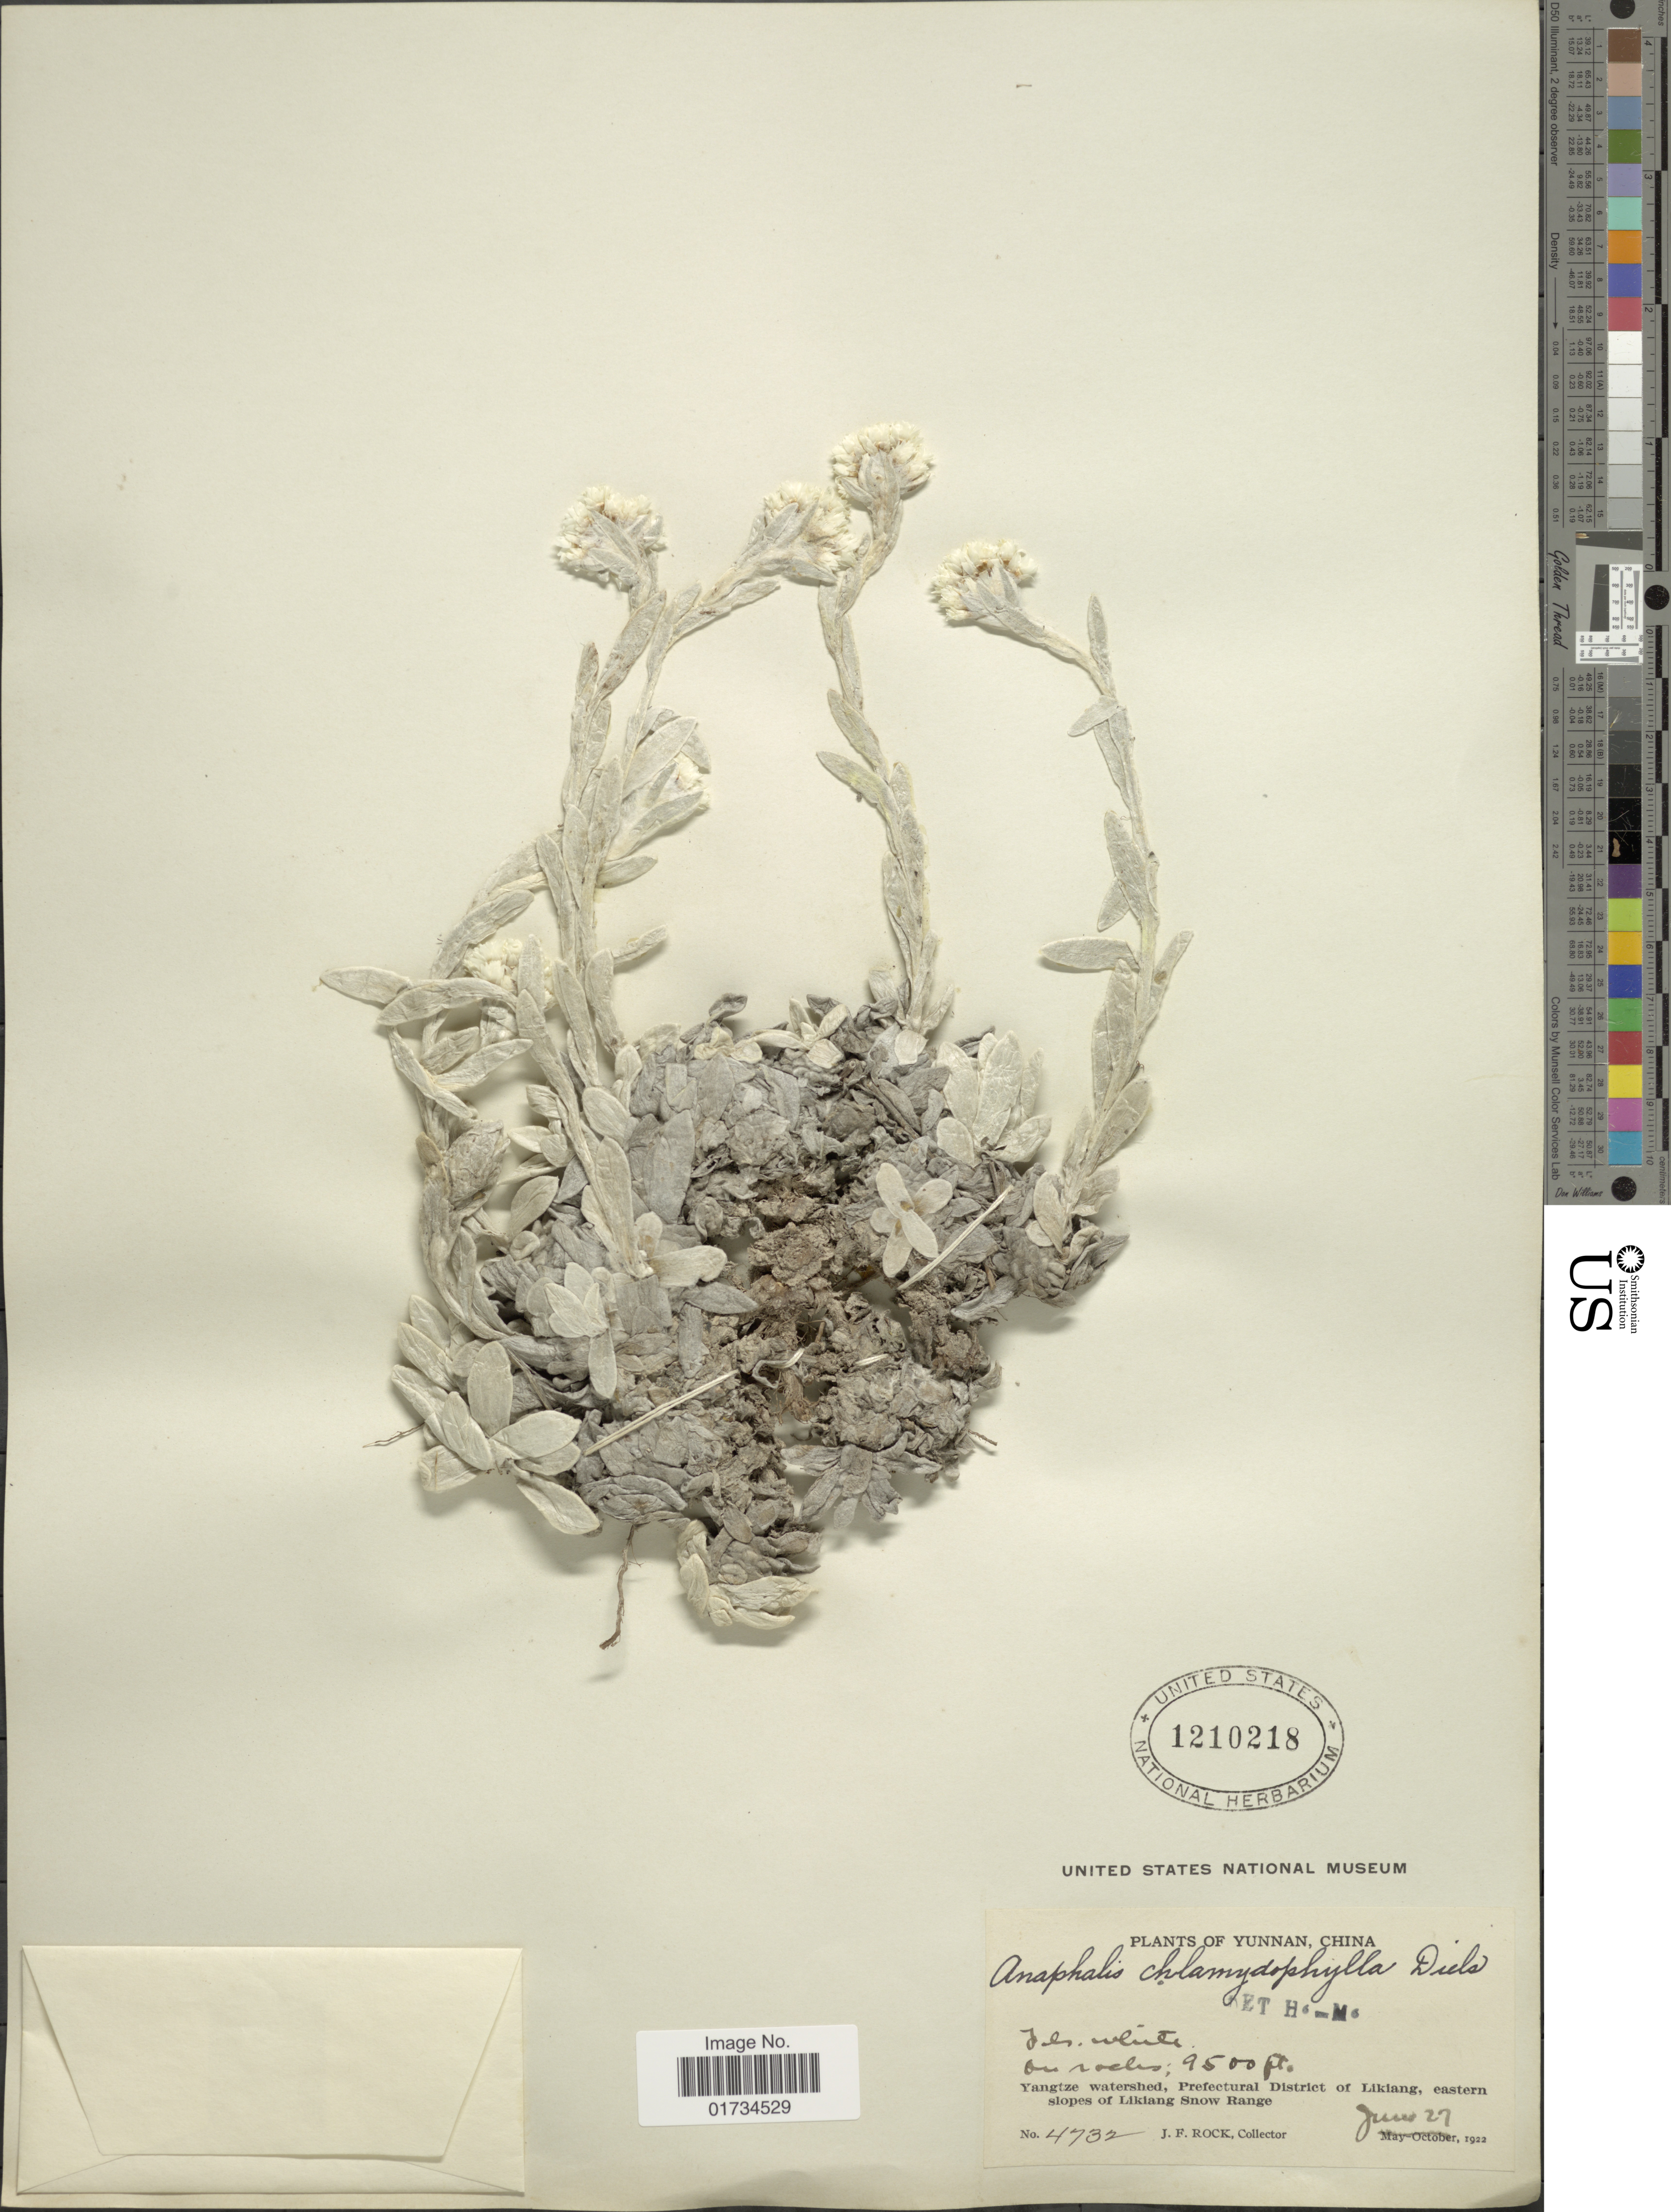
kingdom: Plantae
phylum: Tracheophyta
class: Magnoliopsida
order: Asterales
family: Asteraceae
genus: Anaphalis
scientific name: Anaphalis chlamydophylla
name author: Diels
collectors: J. Rock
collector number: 4732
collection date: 1922-06-27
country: China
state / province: Yunnan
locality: Yunnan, China. On rocks. Yangtze watershed, Prefectural District of Likiang, eastern slopes of Likiang Snow Range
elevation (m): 2896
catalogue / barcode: US 1210218